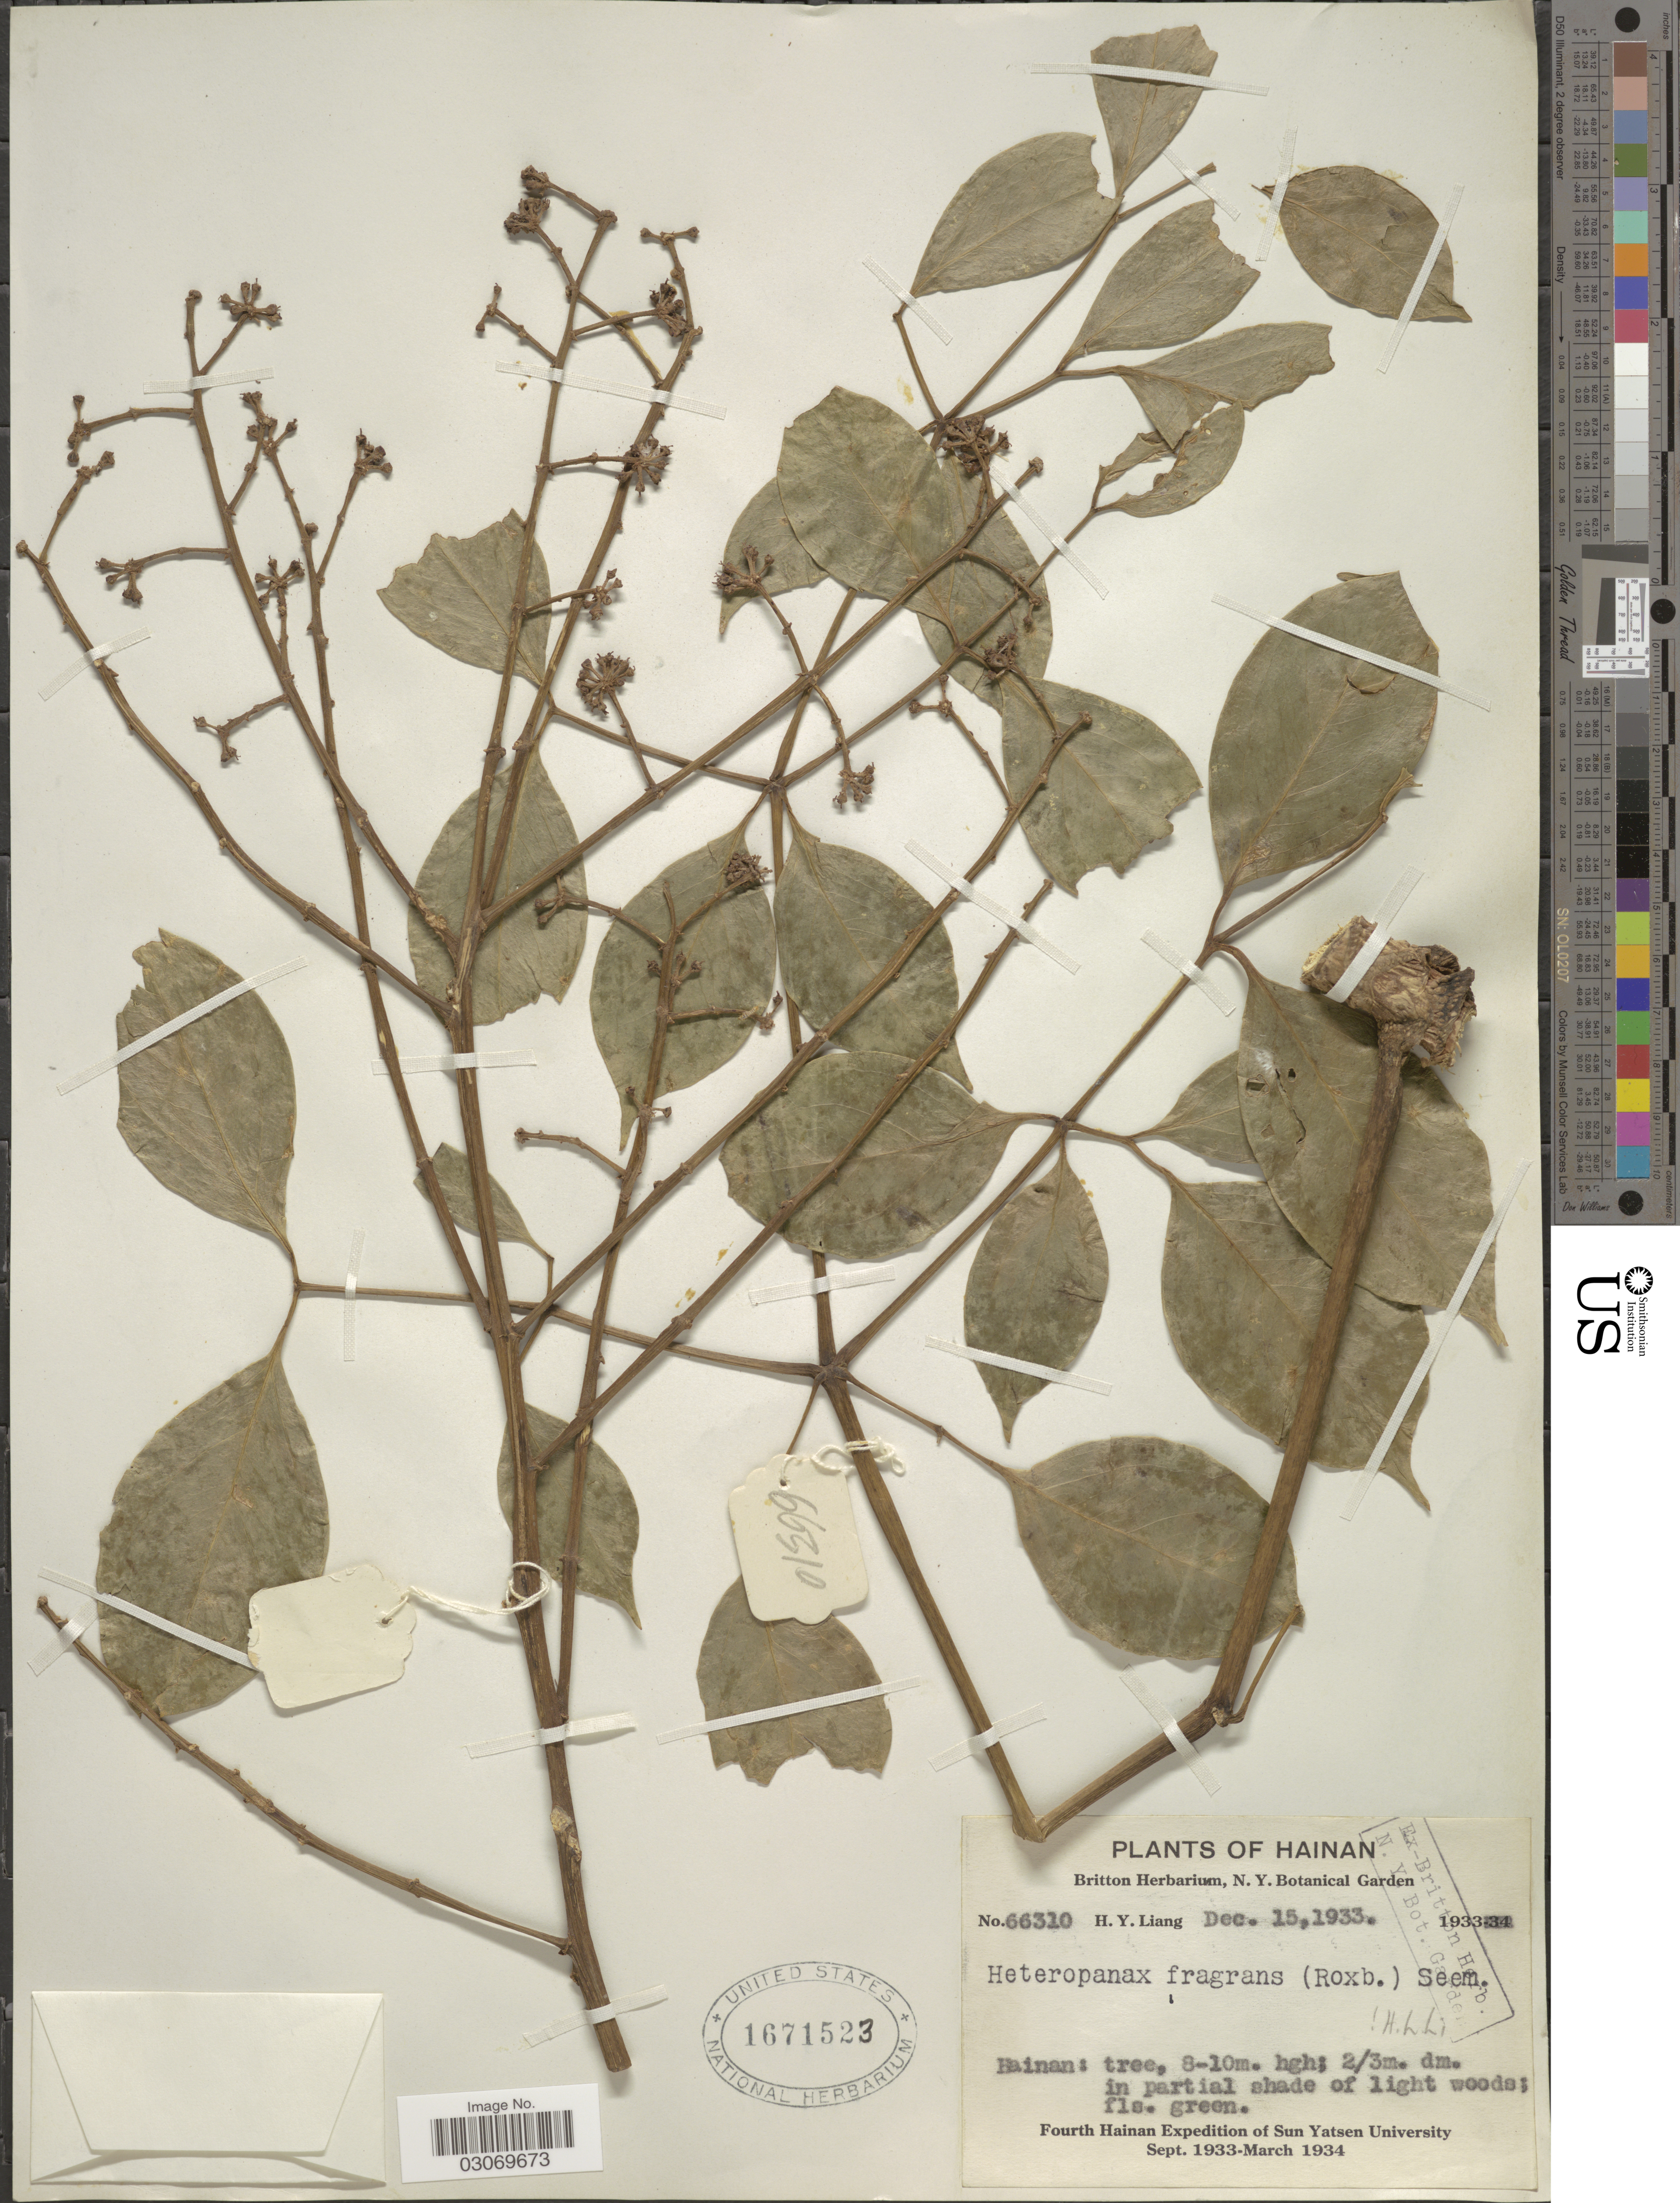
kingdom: Plantae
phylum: Tracheophyta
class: Magnoliopsida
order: Apiales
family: Araliaceae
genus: Heteropanax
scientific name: Heteropanax fragrans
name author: (Roxb.) Seem.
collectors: H. Y. Liang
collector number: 66310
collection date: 1933-12-15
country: China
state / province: Hainan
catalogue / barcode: US 1671523